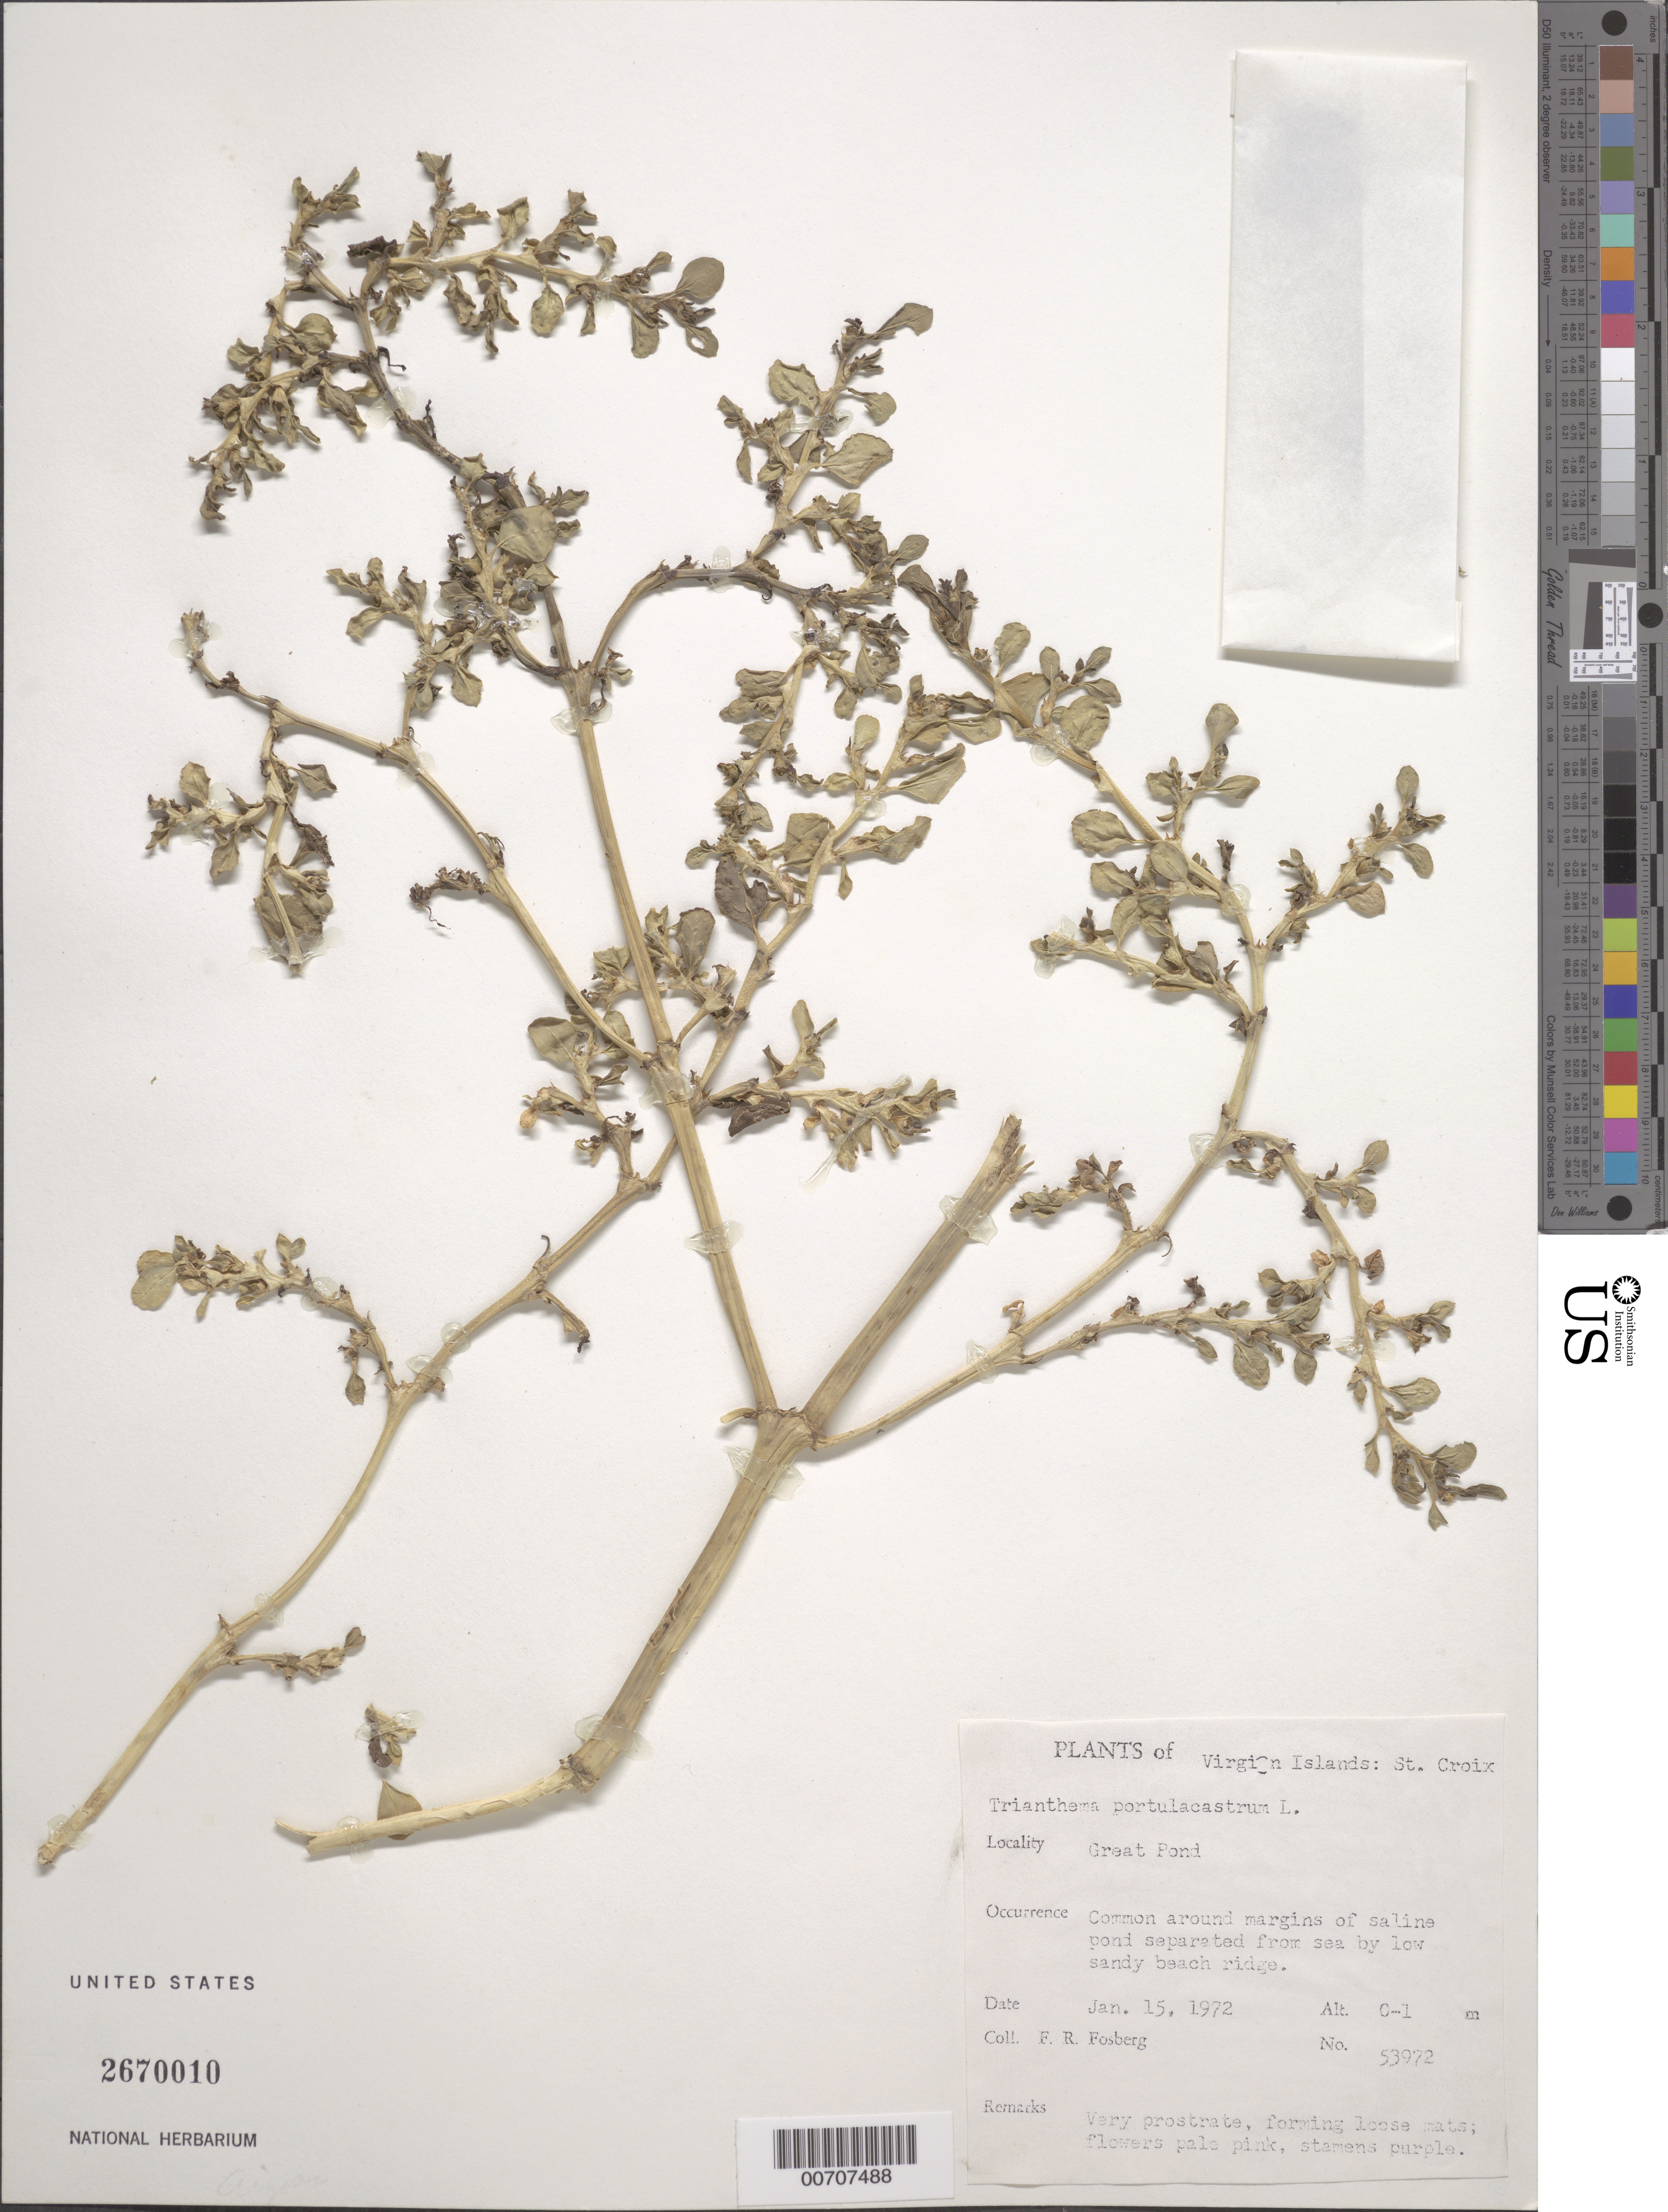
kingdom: Plantae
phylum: Tracheophyta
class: Magnoliopsida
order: Caryophyllales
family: Aizoaceae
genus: Trianthema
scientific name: Trianthema portulacastrum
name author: L.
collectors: F. R. Fosberg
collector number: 53972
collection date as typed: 15 Jan 1972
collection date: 1972-01-15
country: U.S. Virgin Islands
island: St. Croix Island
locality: Great Pond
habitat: Around margins of saline pond separated from sea by low sandy beach ridge.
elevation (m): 0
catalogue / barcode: US 2670010